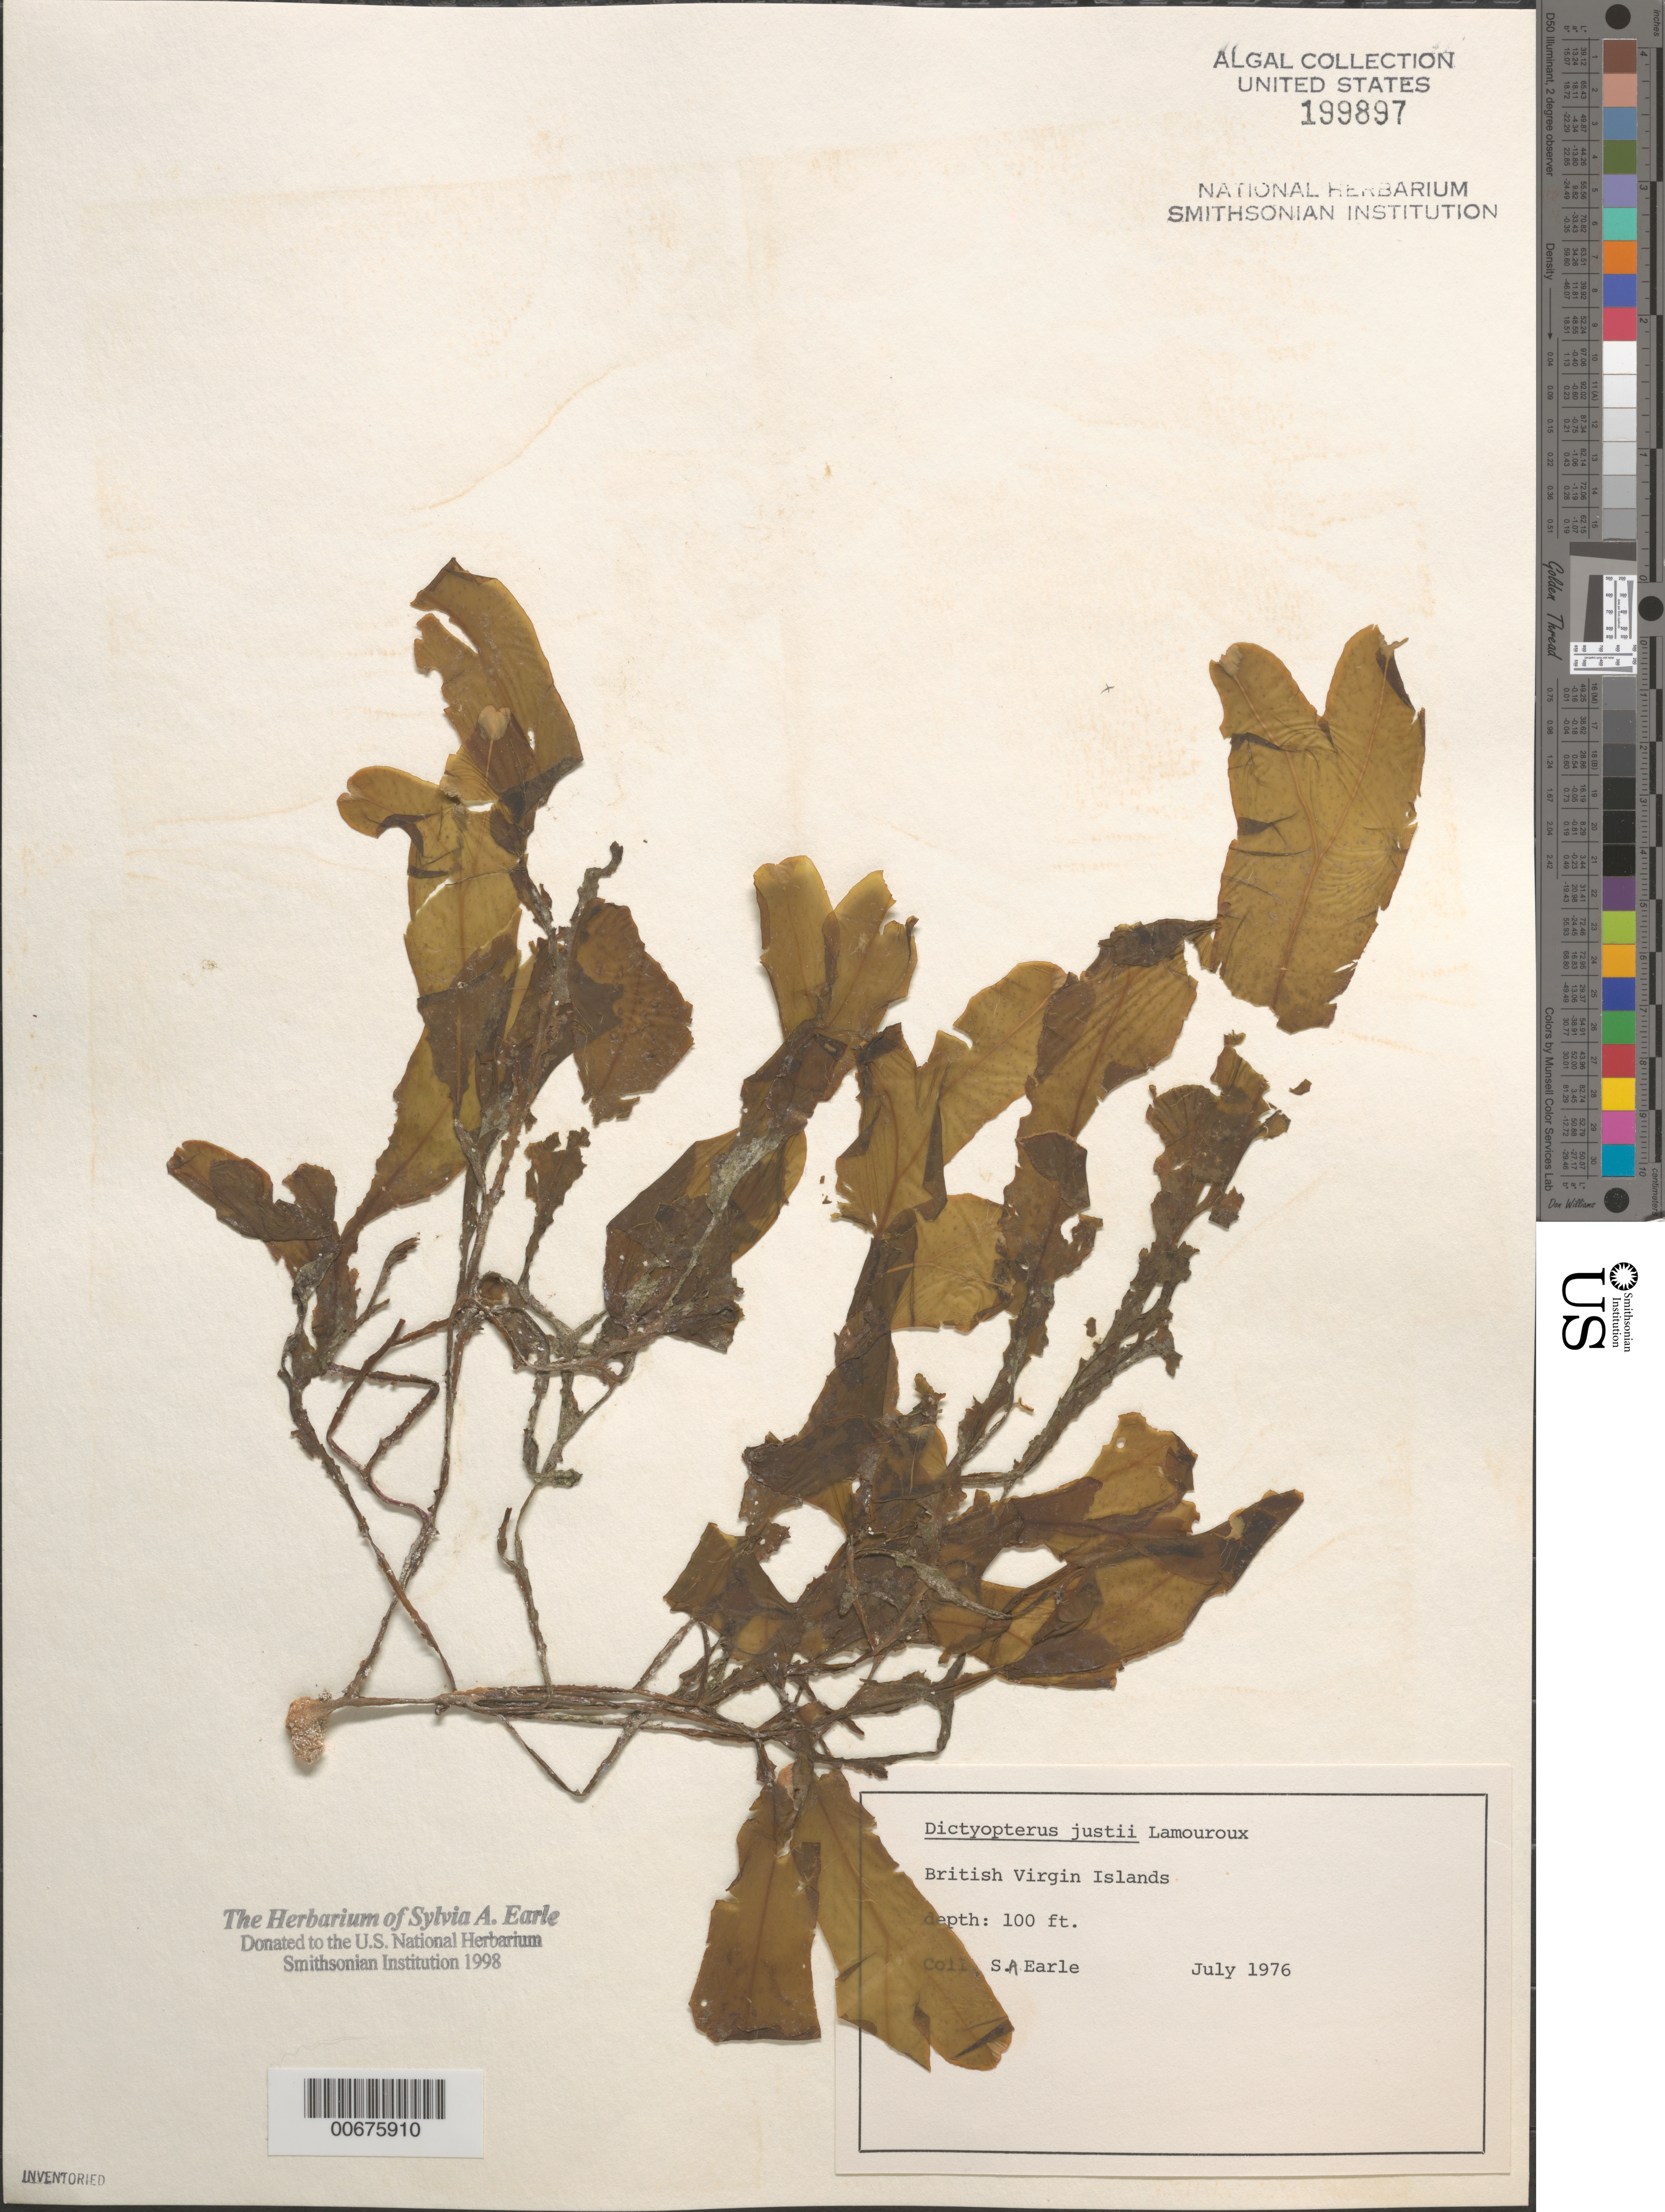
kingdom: Chromista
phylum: Ochrophyta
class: Phaeophyceae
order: Dictyotales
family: Dictyotaceae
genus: Dictyopteris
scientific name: Dictyopteris justii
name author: J.V.Lamouroux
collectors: S. A. Earle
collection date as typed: Jul 1976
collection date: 1976-07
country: British Virgin Islands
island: Virgin Islands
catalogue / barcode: US 199897